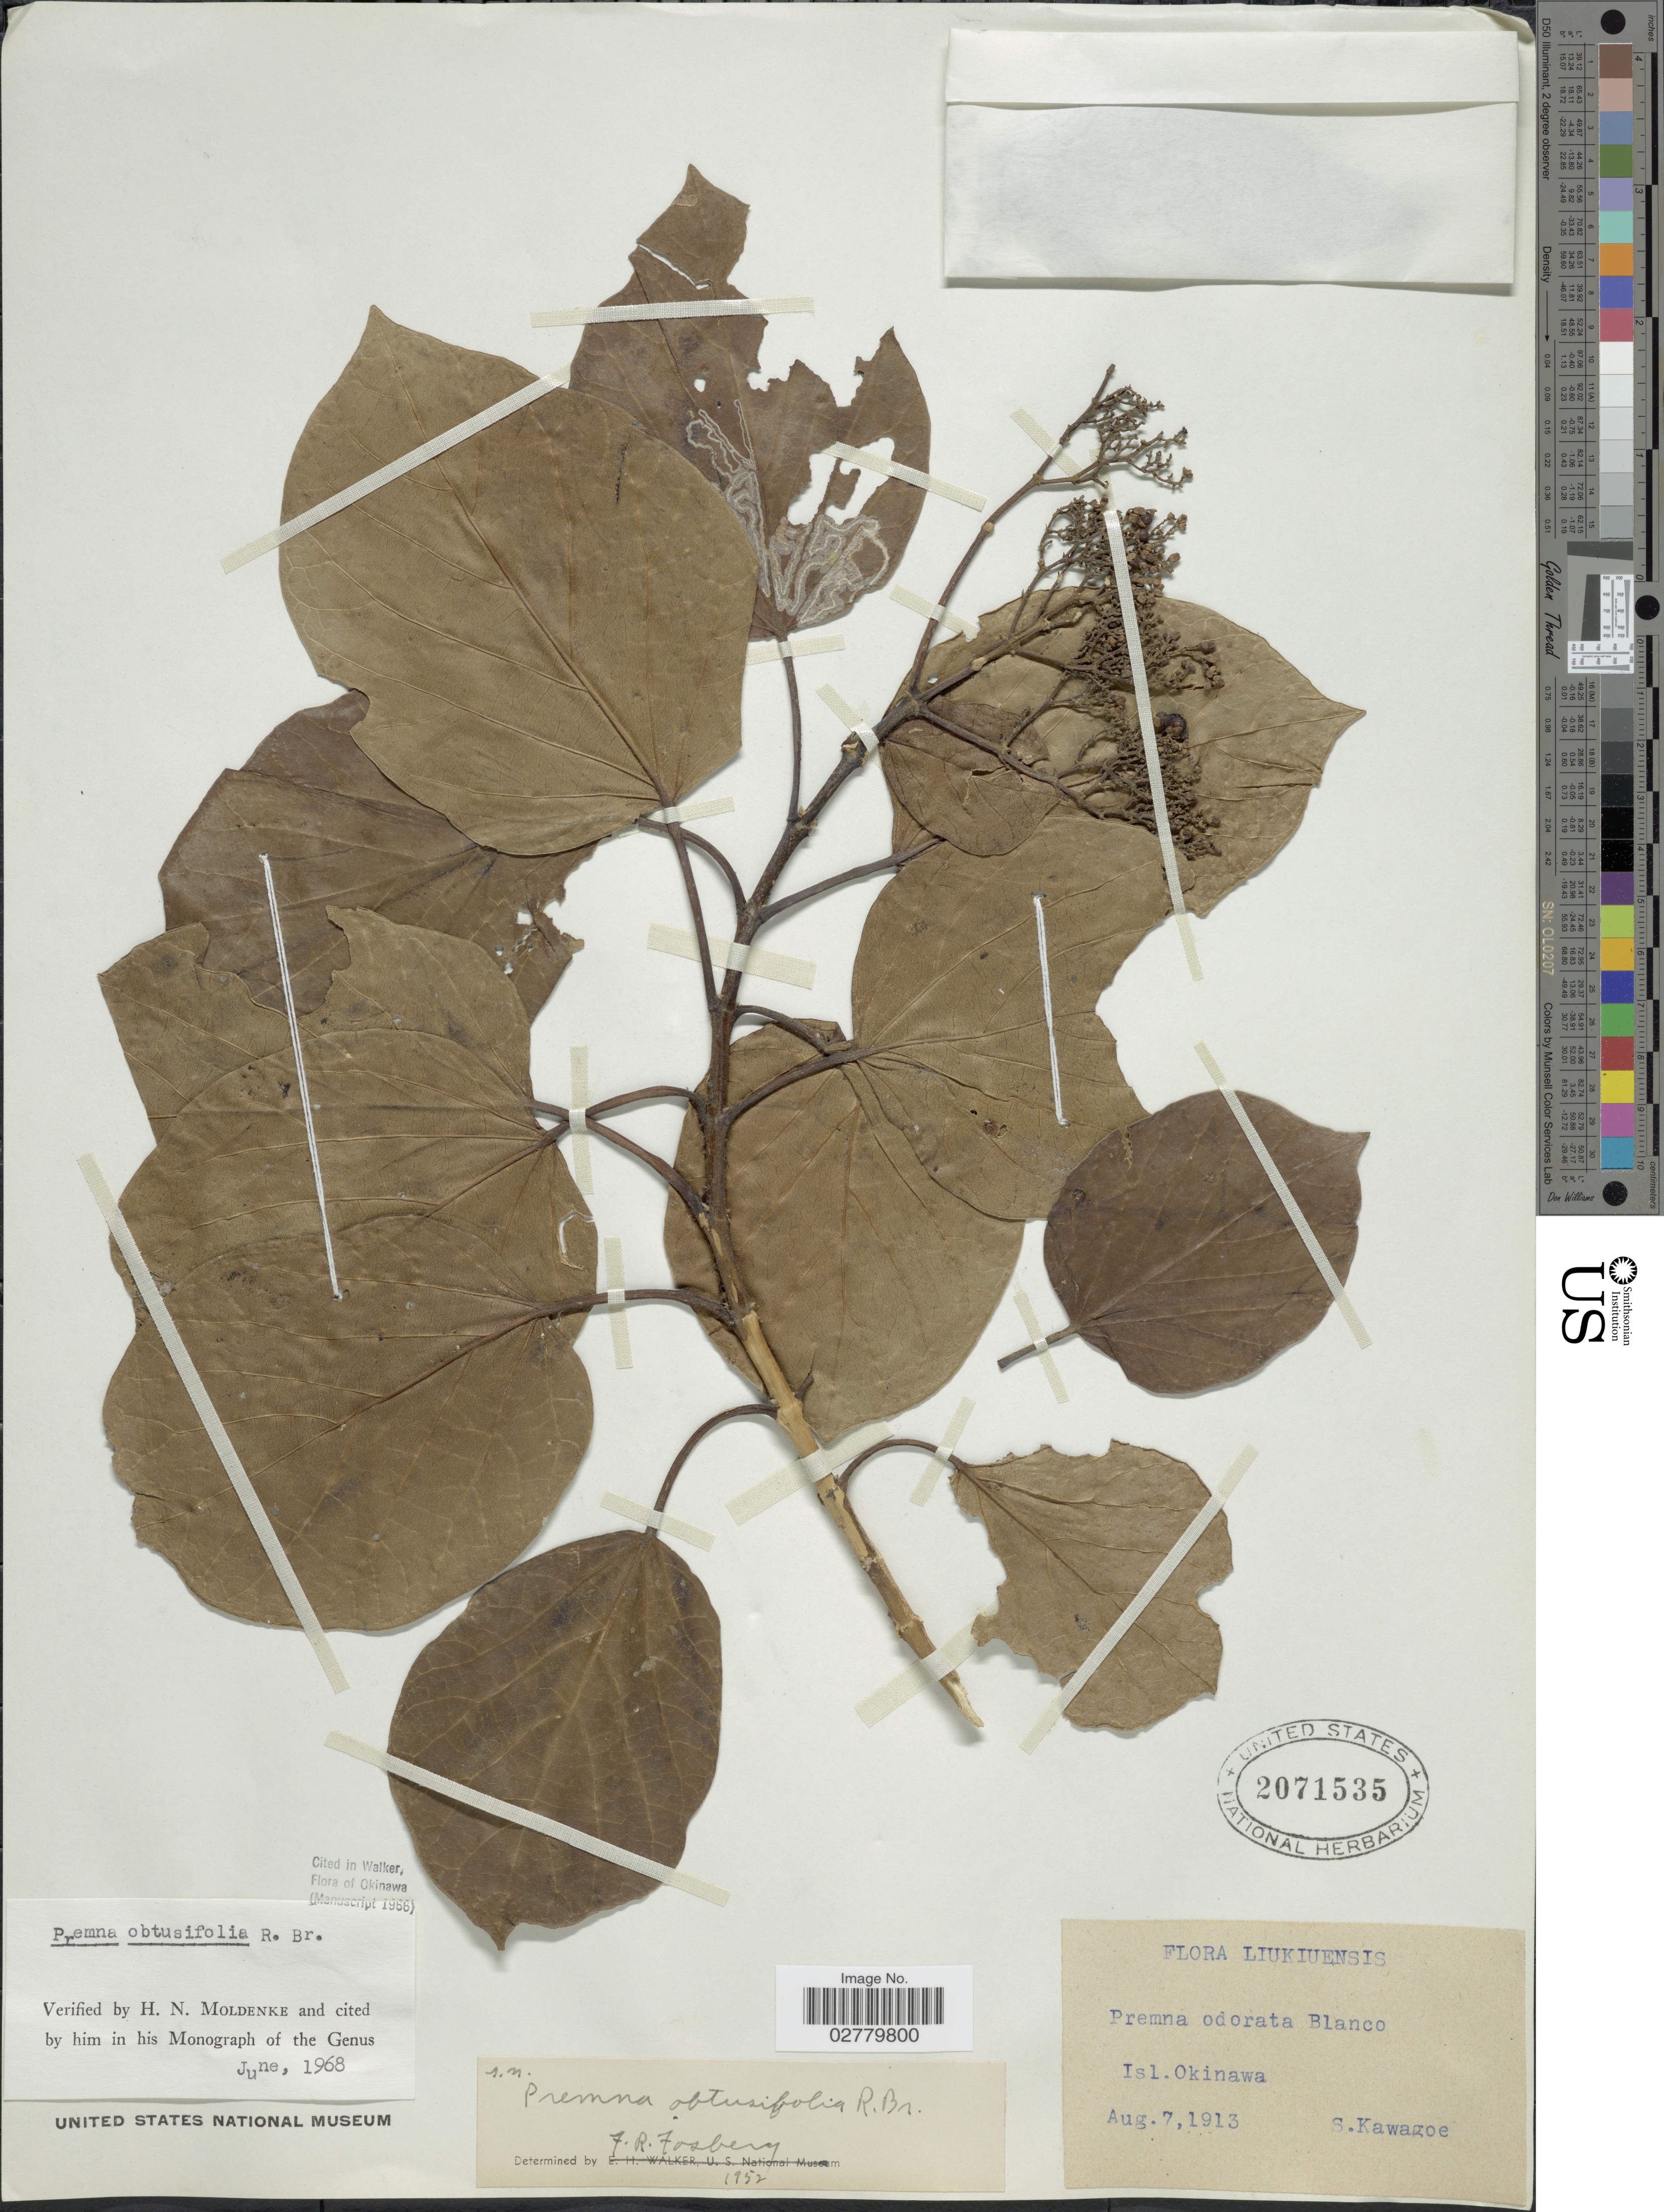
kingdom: Plantae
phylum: Tracheophyta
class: Magnoliopsida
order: Lamiales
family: Lamiaceae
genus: Premna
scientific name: Premna obtusifolia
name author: R. Br.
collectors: S. Kawagoe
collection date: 1913-08-07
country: Japan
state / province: Okinawa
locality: Liukiuensis. Isl. Okinawa.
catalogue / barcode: US 2071535